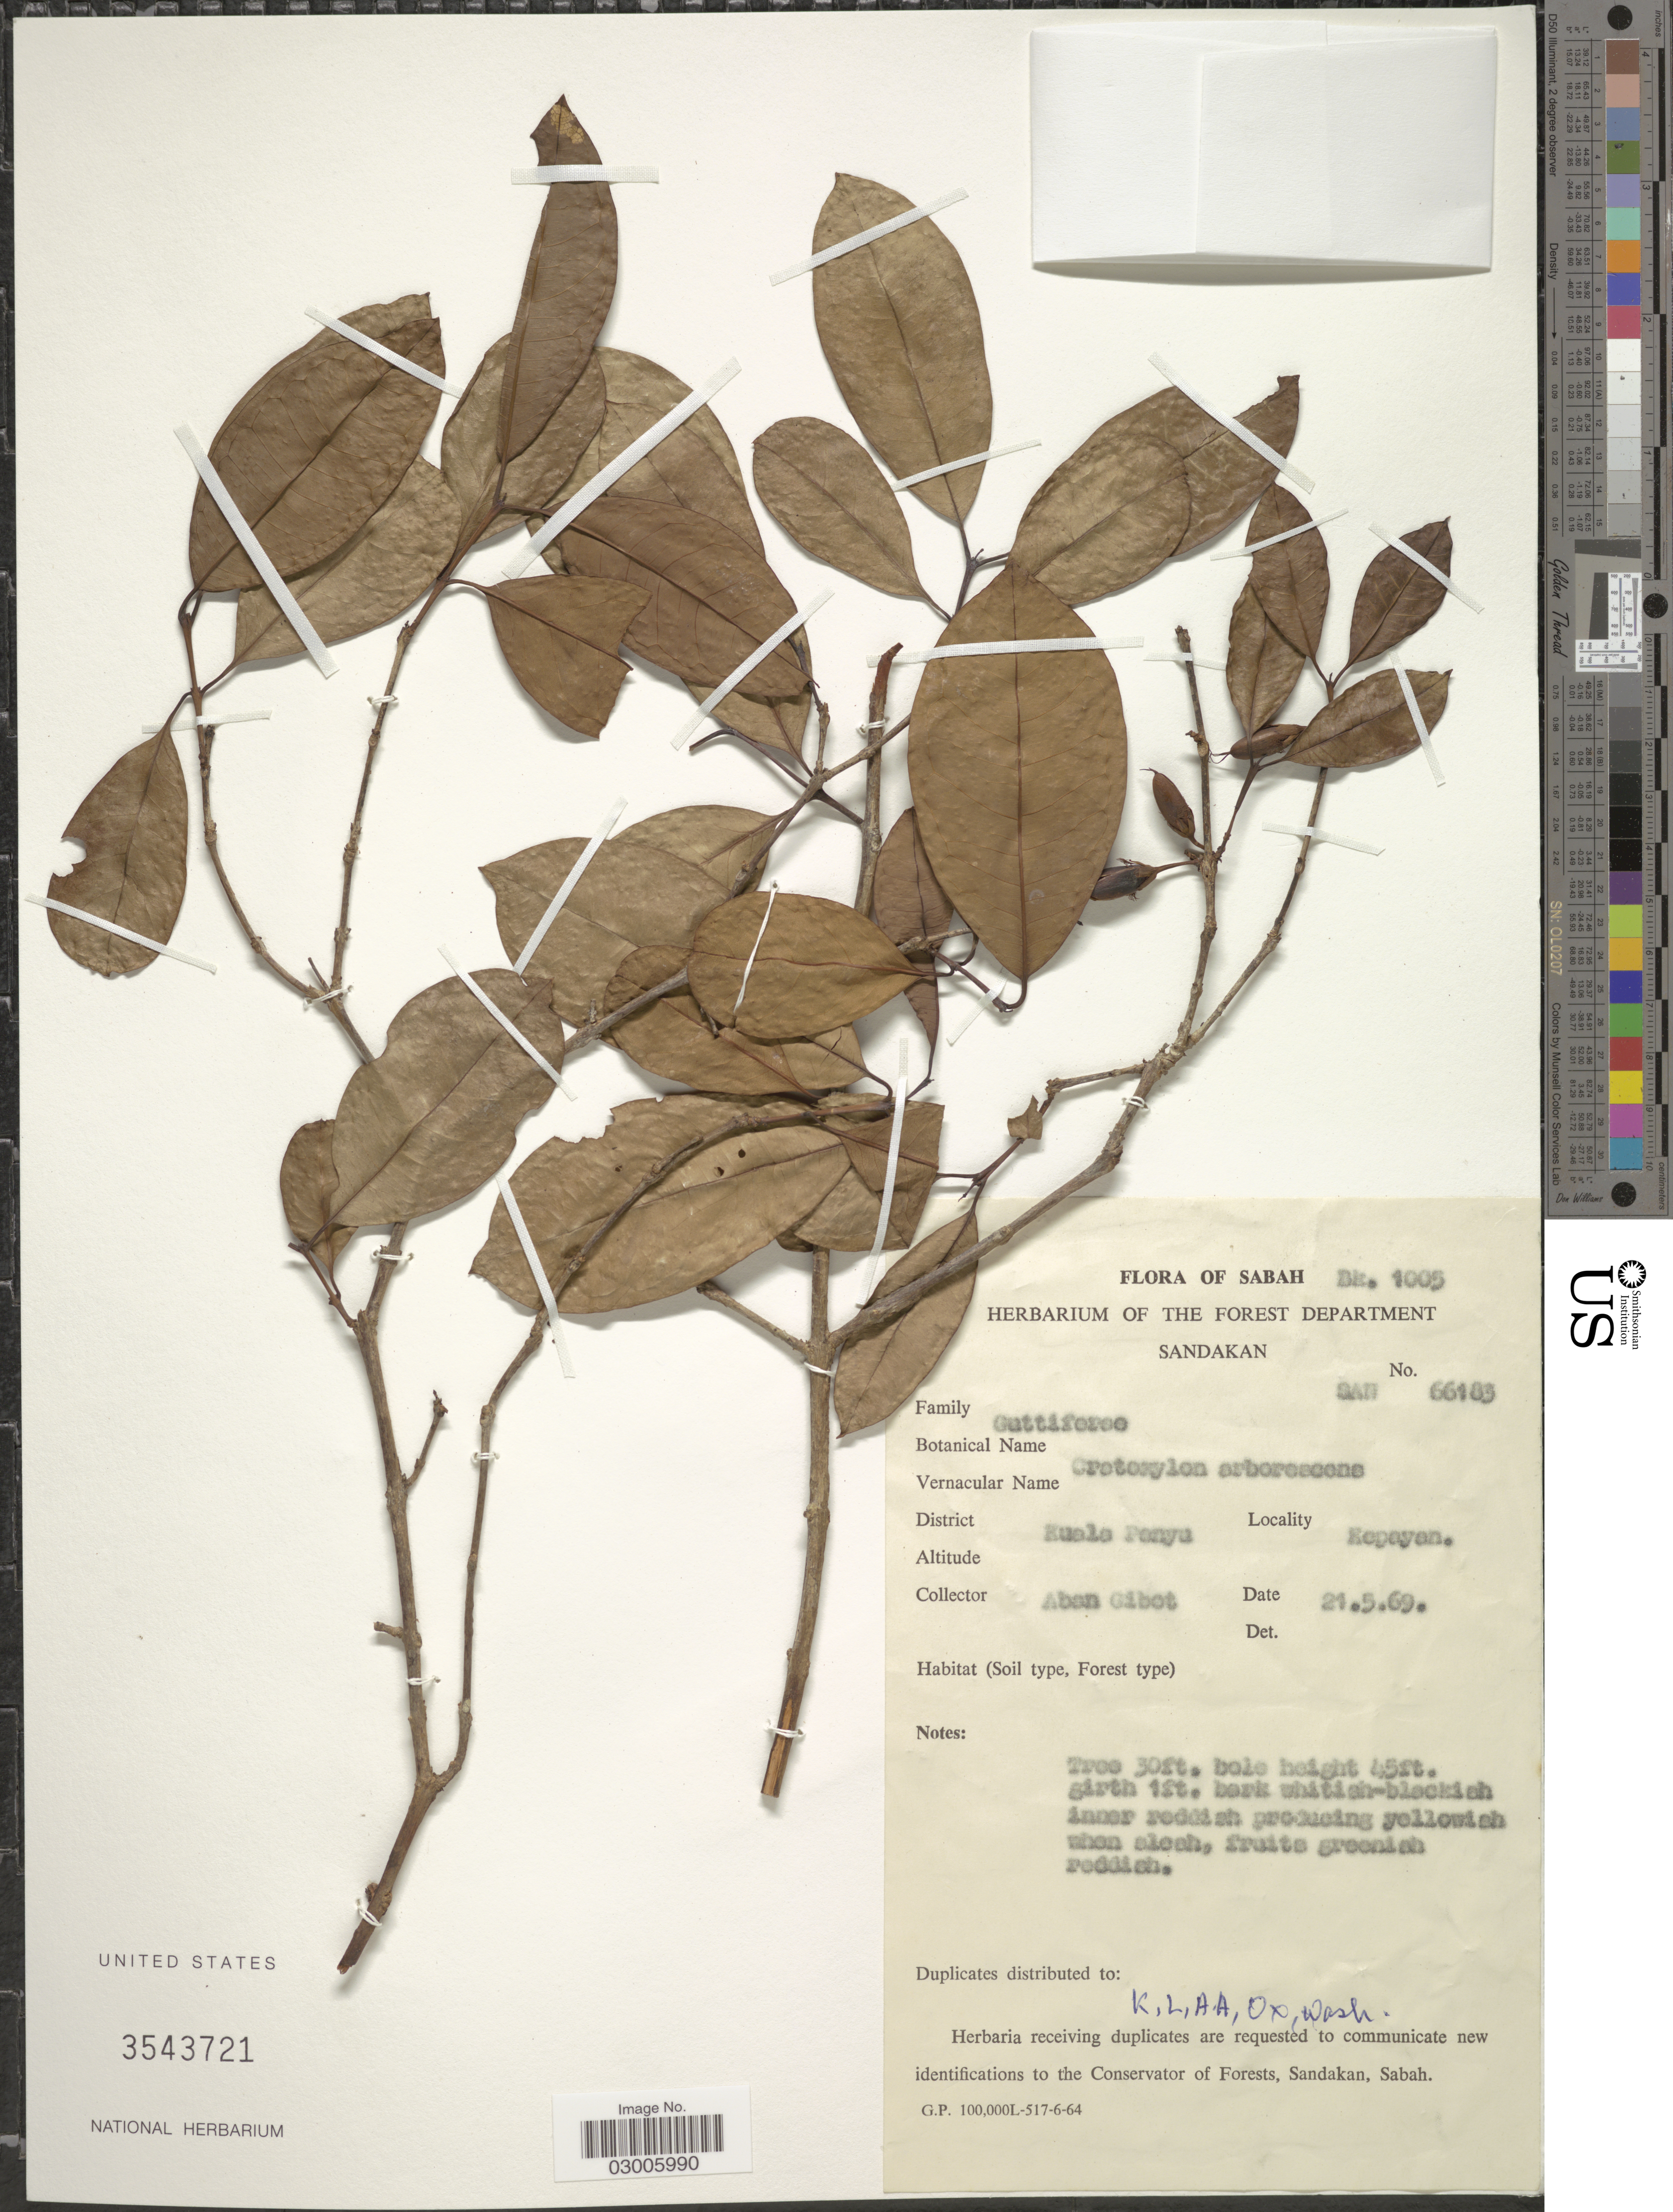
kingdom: Plantae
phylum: Tracheophyta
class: Magnoliopsida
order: Malpighiales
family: Hypericaceae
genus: Cratoxylum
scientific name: Cratoxylum arborescens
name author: (Vahl) Blume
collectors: A. Gibot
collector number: SAN66183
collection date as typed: Transcribed d/m/y: 21/5/69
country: Malaysia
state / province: Sabah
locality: District Kuala Panya. Kepayan.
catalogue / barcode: US 3543721